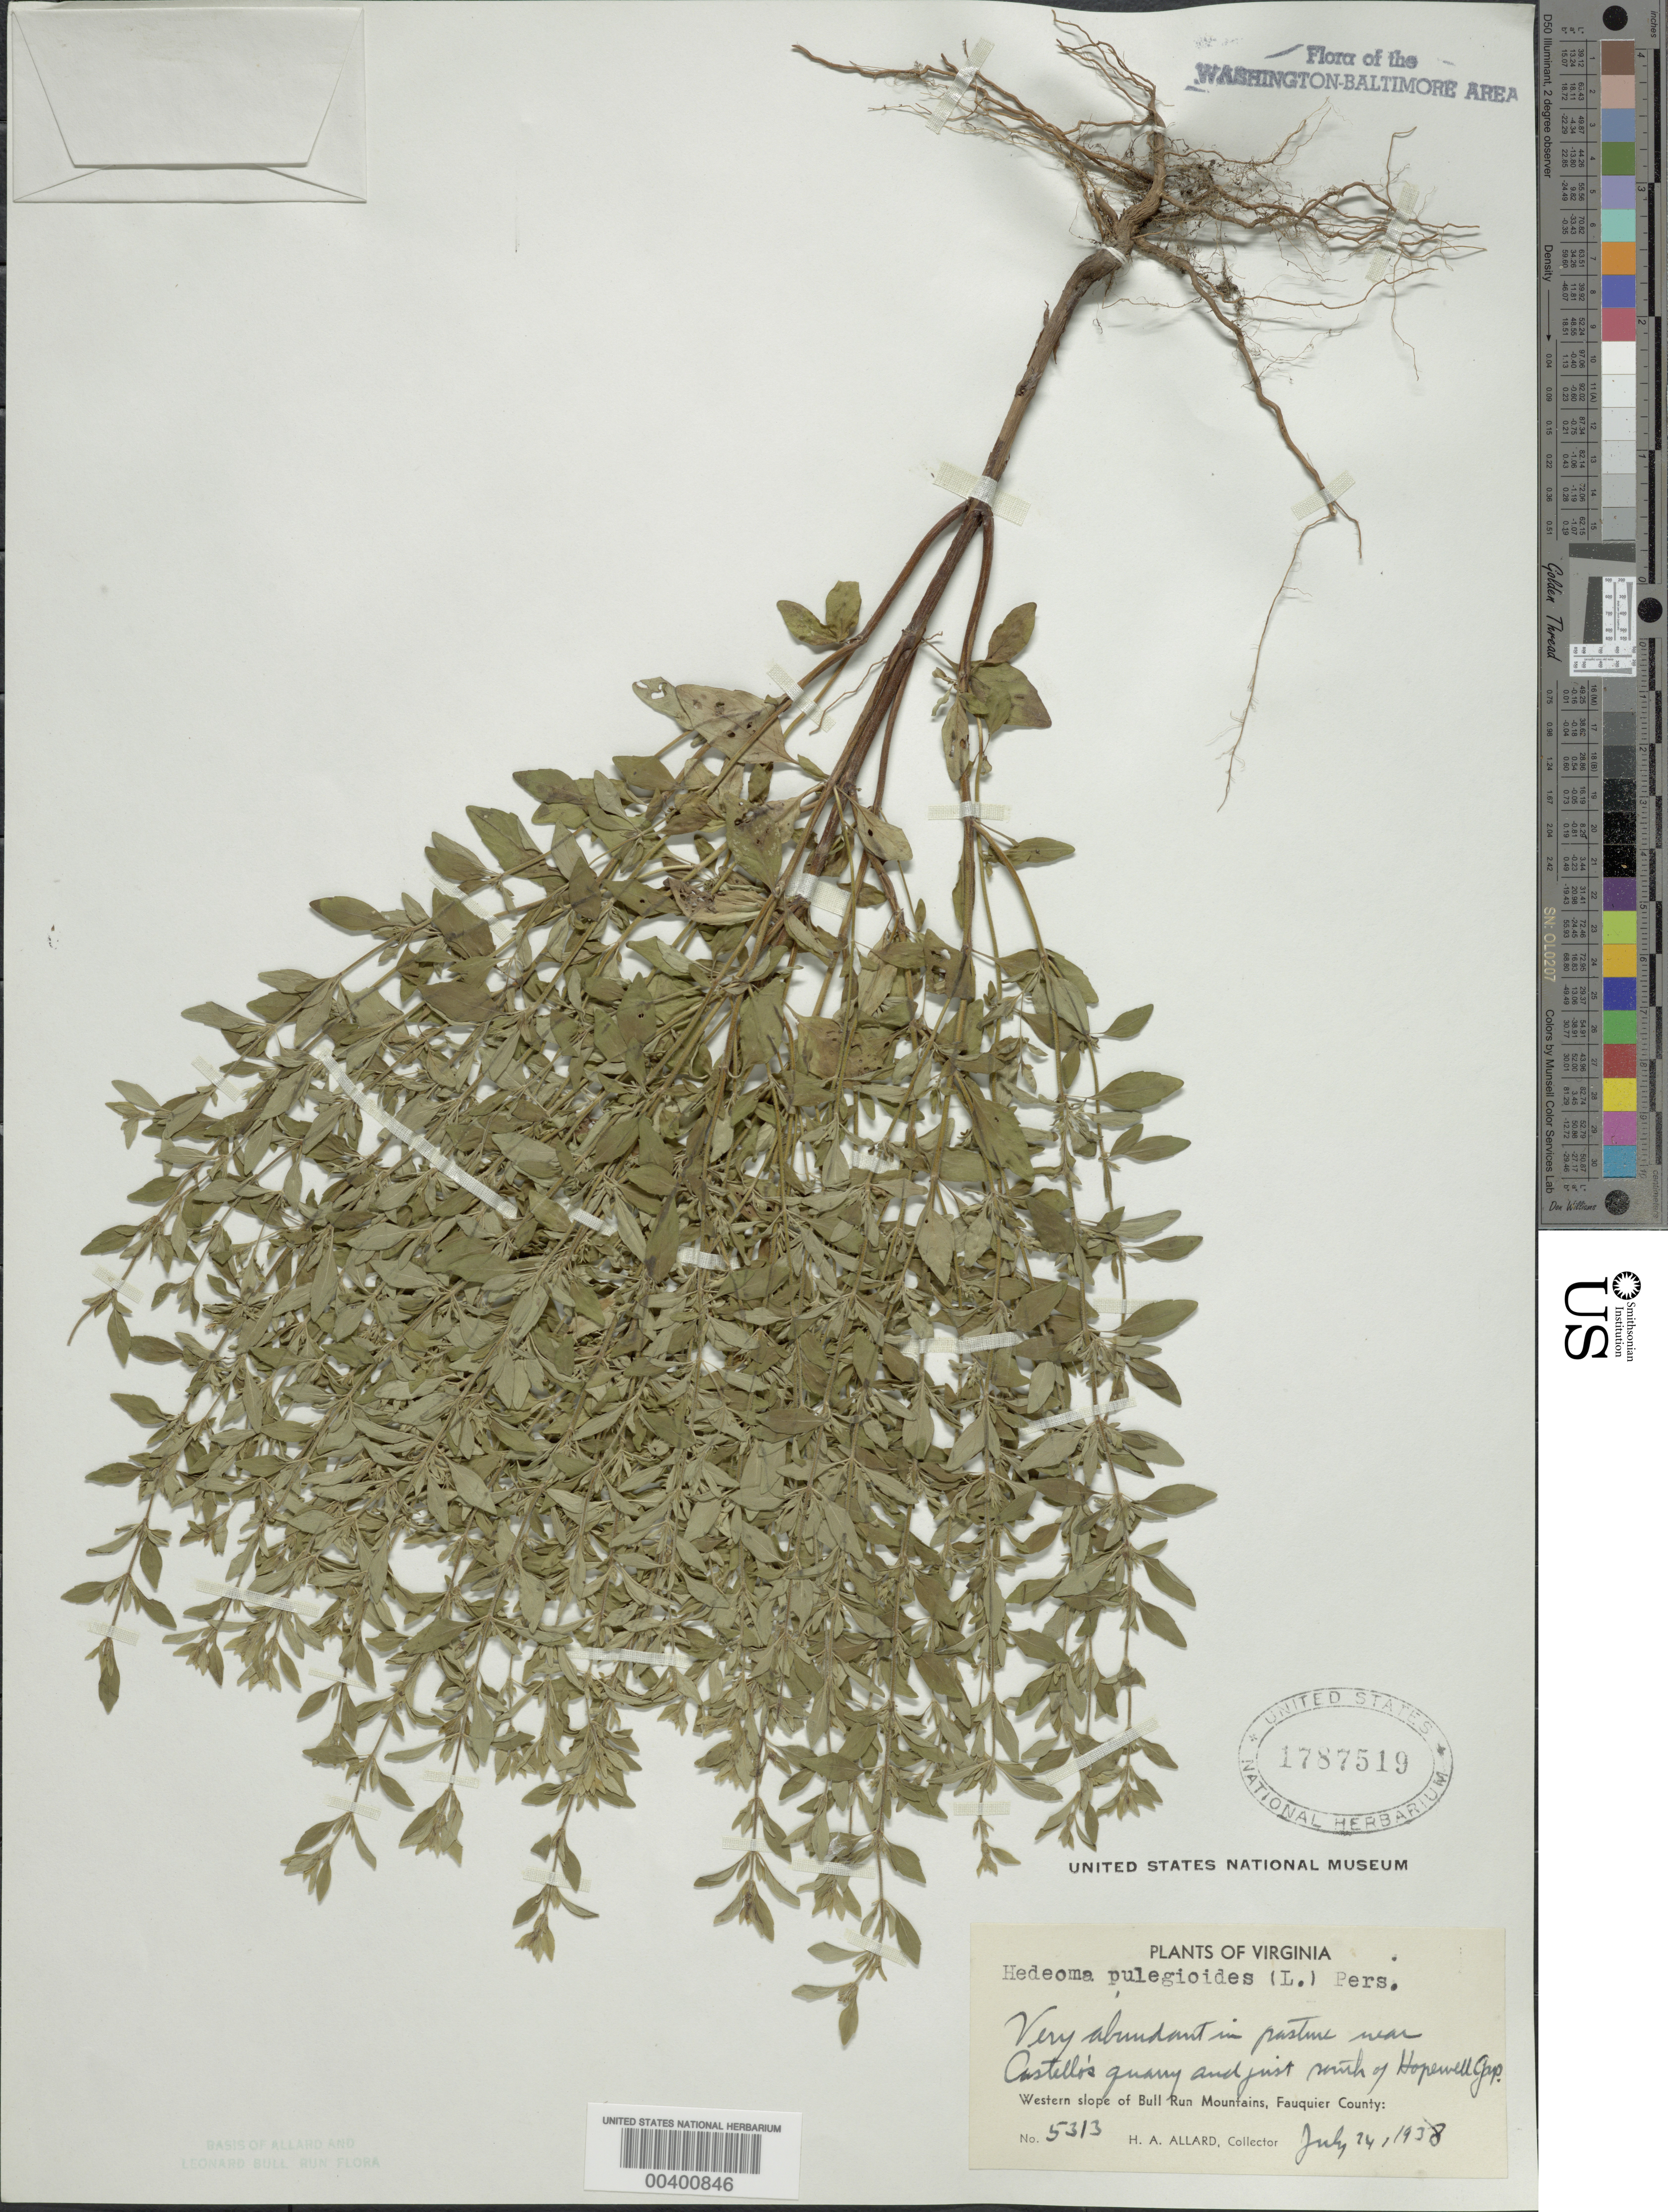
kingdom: Plantae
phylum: Tracheophyta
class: Magnoliopsida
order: Lamiales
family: Lamiaceae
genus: Hedeoma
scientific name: Hedeoma pulegioides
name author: (L.) Pers.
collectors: H. A. Allard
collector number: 5313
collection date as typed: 24 Jul 1938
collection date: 1938-07-24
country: United States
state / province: Virginia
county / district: Fauquier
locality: Near Castellos Quarry, south of Hopewell Gap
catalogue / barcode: US 1787519